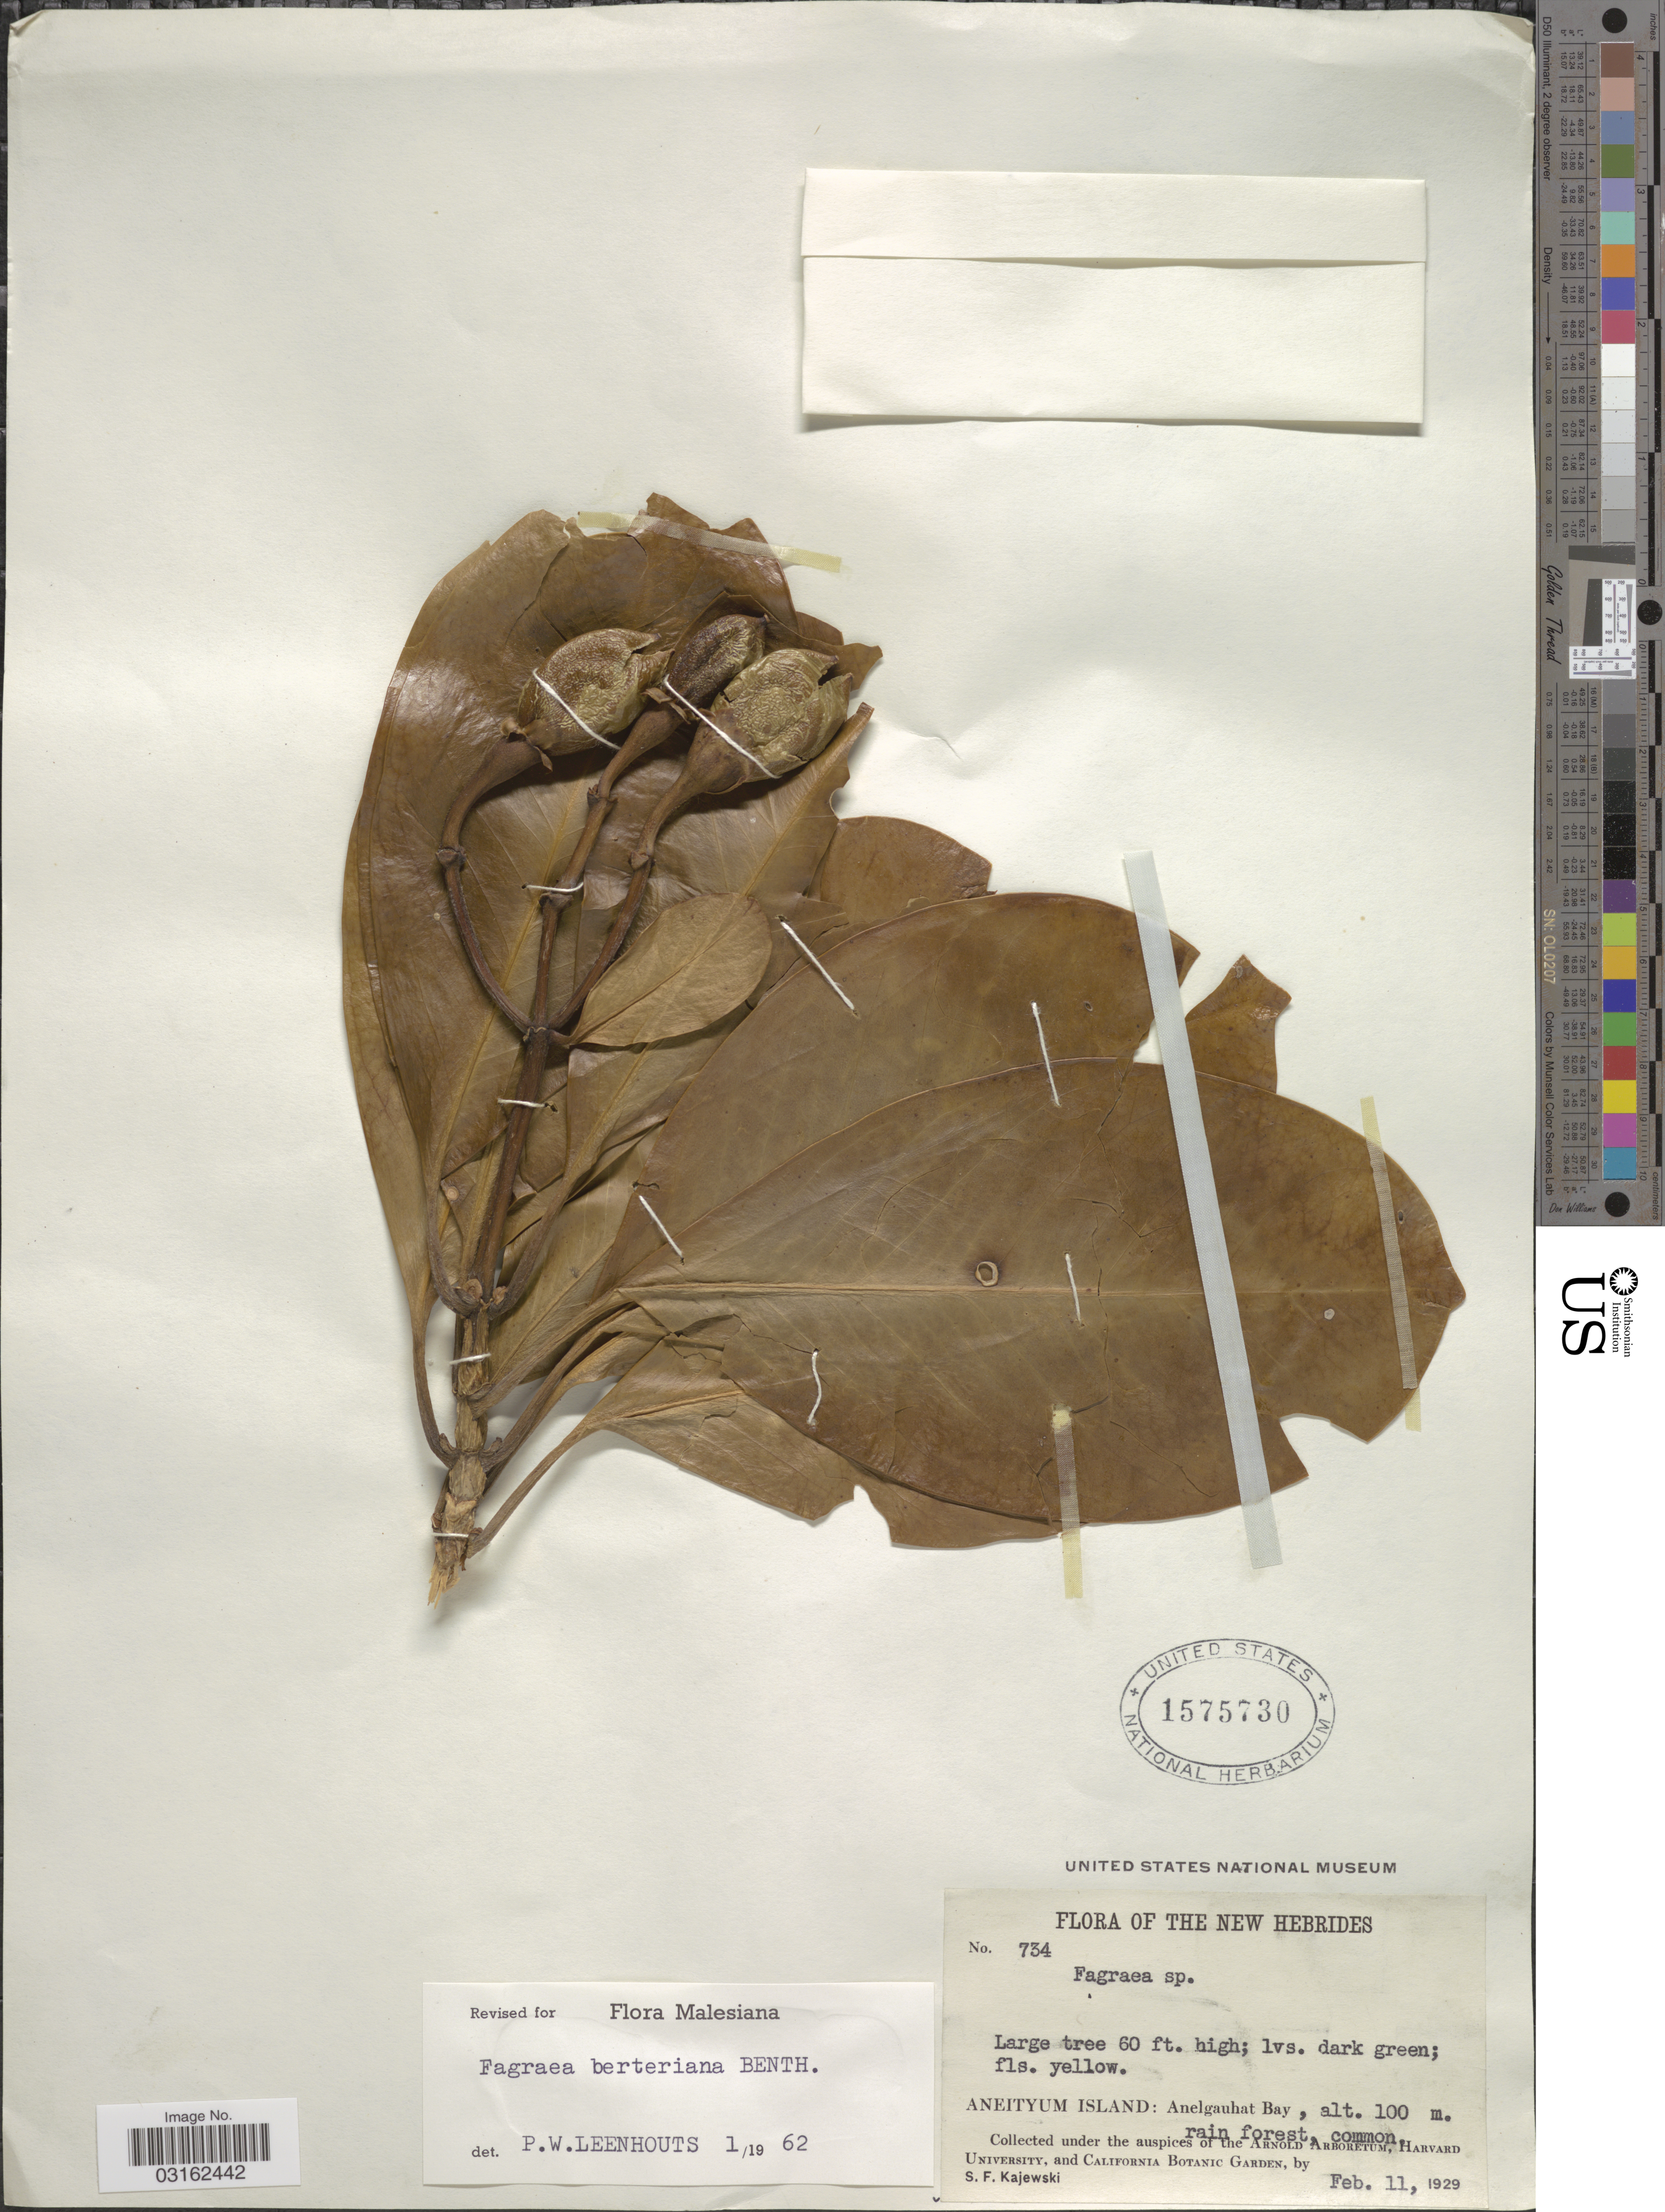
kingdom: Plantae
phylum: Tracheophyta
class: Magnoliopsida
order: Gentianales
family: Gentianaceae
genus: Fagraea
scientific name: Fagraea berteroana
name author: A. Gray ex Benth.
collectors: S. Kajewski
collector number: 734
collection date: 1929-02-11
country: Vanuatu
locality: The New Hebrides. Aneityum Island: Anelgauhat Bay.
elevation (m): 100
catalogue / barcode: US 1575730